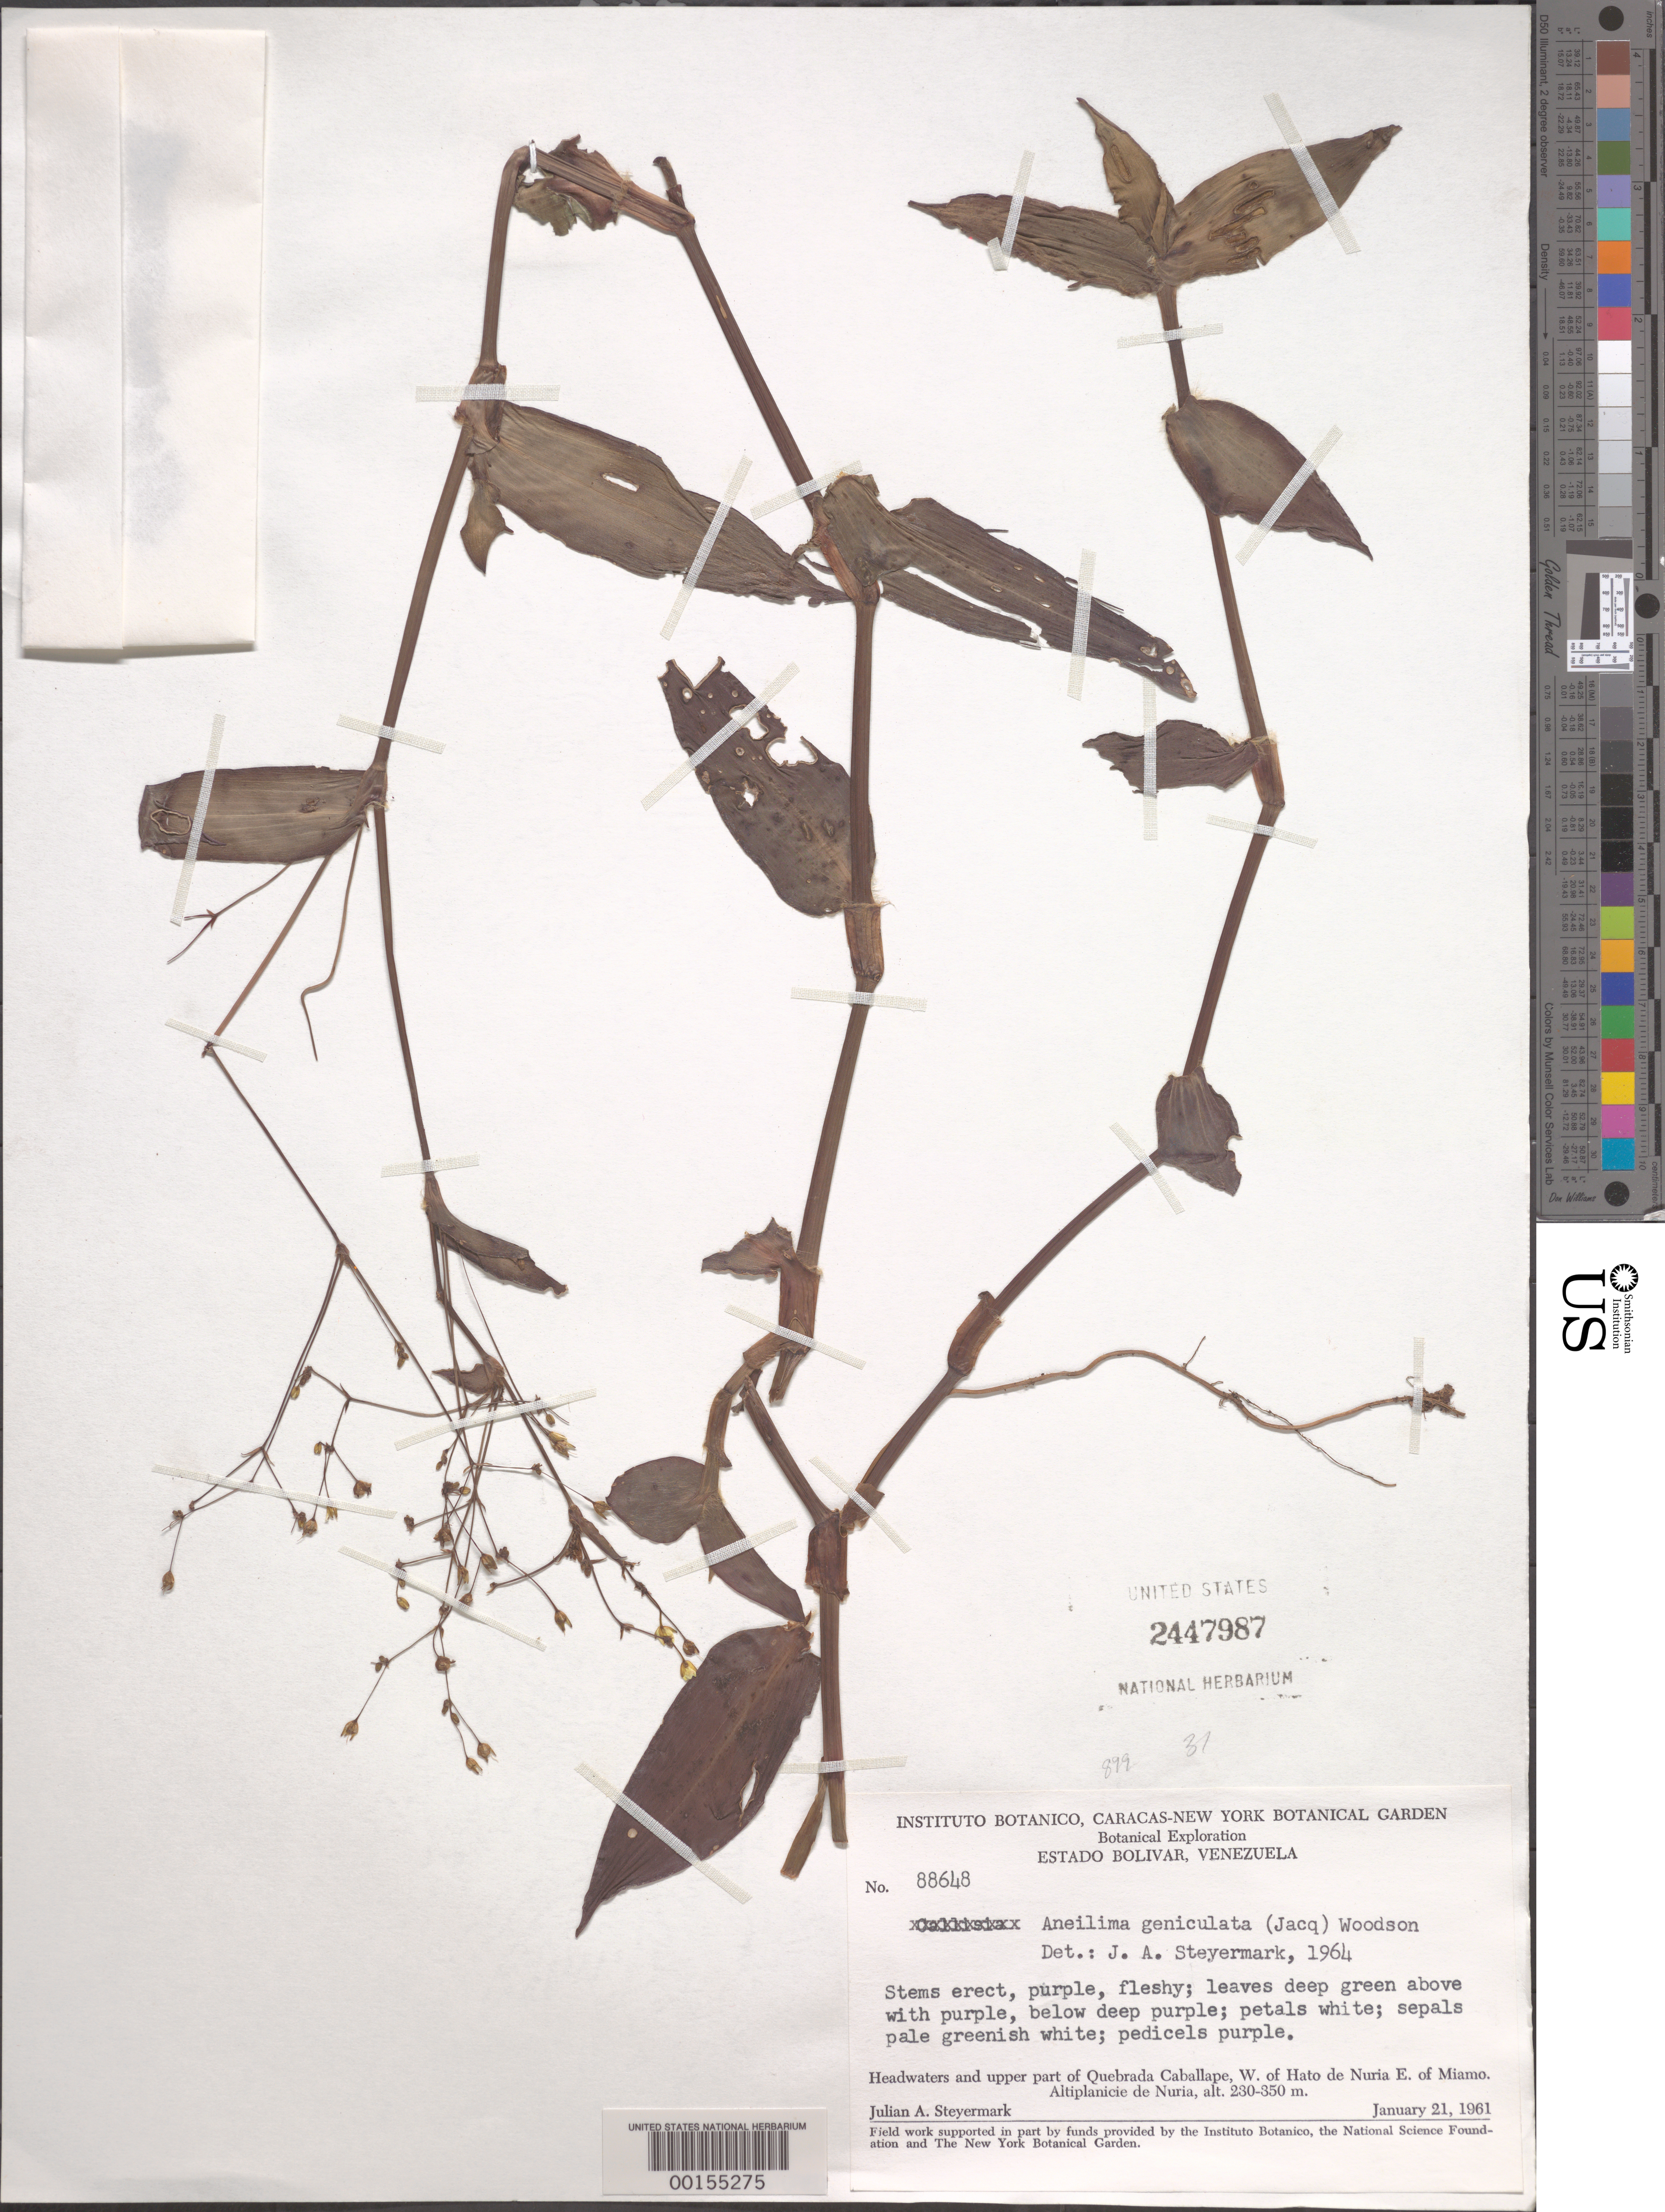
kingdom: Plantae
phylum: Tracheophyta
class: Liliopsida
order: Commelinales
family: Commelinaceae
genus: Gibasis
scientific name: Gibasis geniculata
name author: (Jacq.) Rohweder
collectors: J. Steyermark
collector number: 88648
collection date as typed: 21 Jan 1961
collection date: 1961-01-21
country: Venezuela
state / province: Bolivar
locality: Headwaters of quebrada caballape, w of hato de nuria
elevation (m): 230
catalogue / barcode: US 2447987